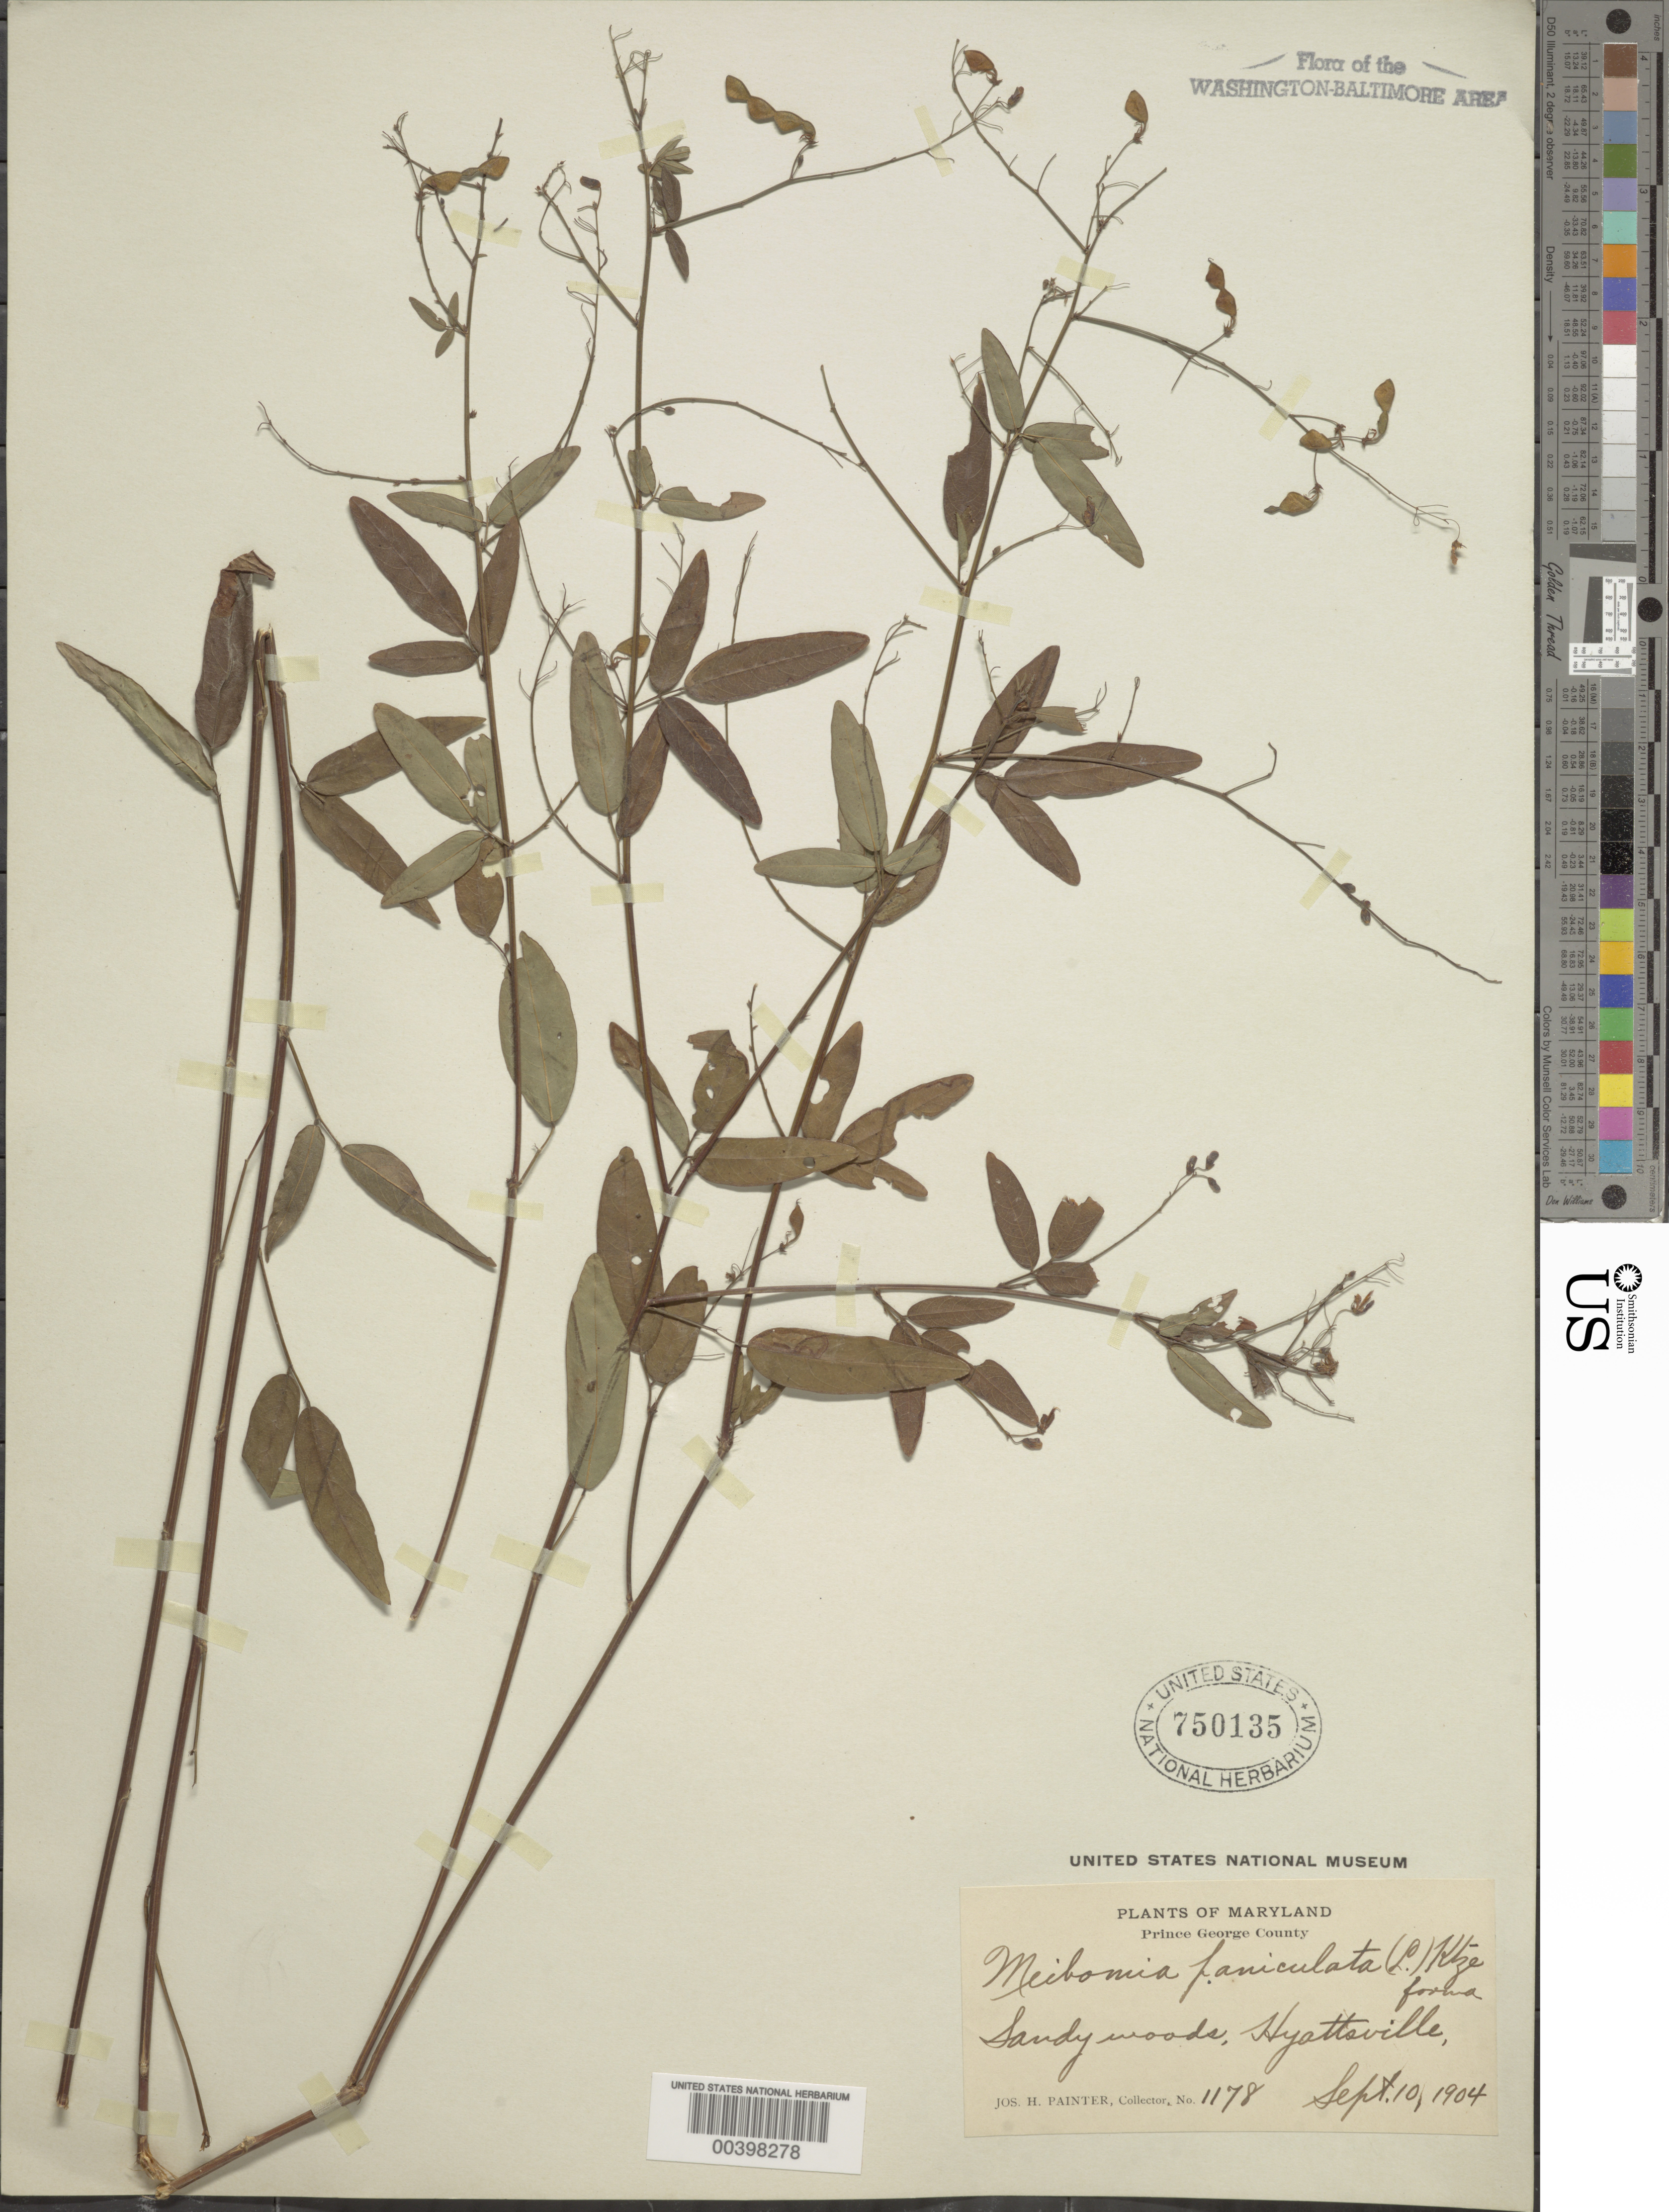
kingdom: Plantae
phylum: Tracheophyta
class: Magnoliopsida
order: Fabales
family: Fabaceae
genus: Desmodium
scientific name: Desmodium paniculatum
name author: (L.) DC.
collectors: J. H. Painter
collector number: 1178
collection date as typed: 10 Sep 1904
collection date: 1904-09-10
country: United States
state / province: Maryland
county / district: Prince George's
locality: Hyattsville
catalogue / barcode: US 750135